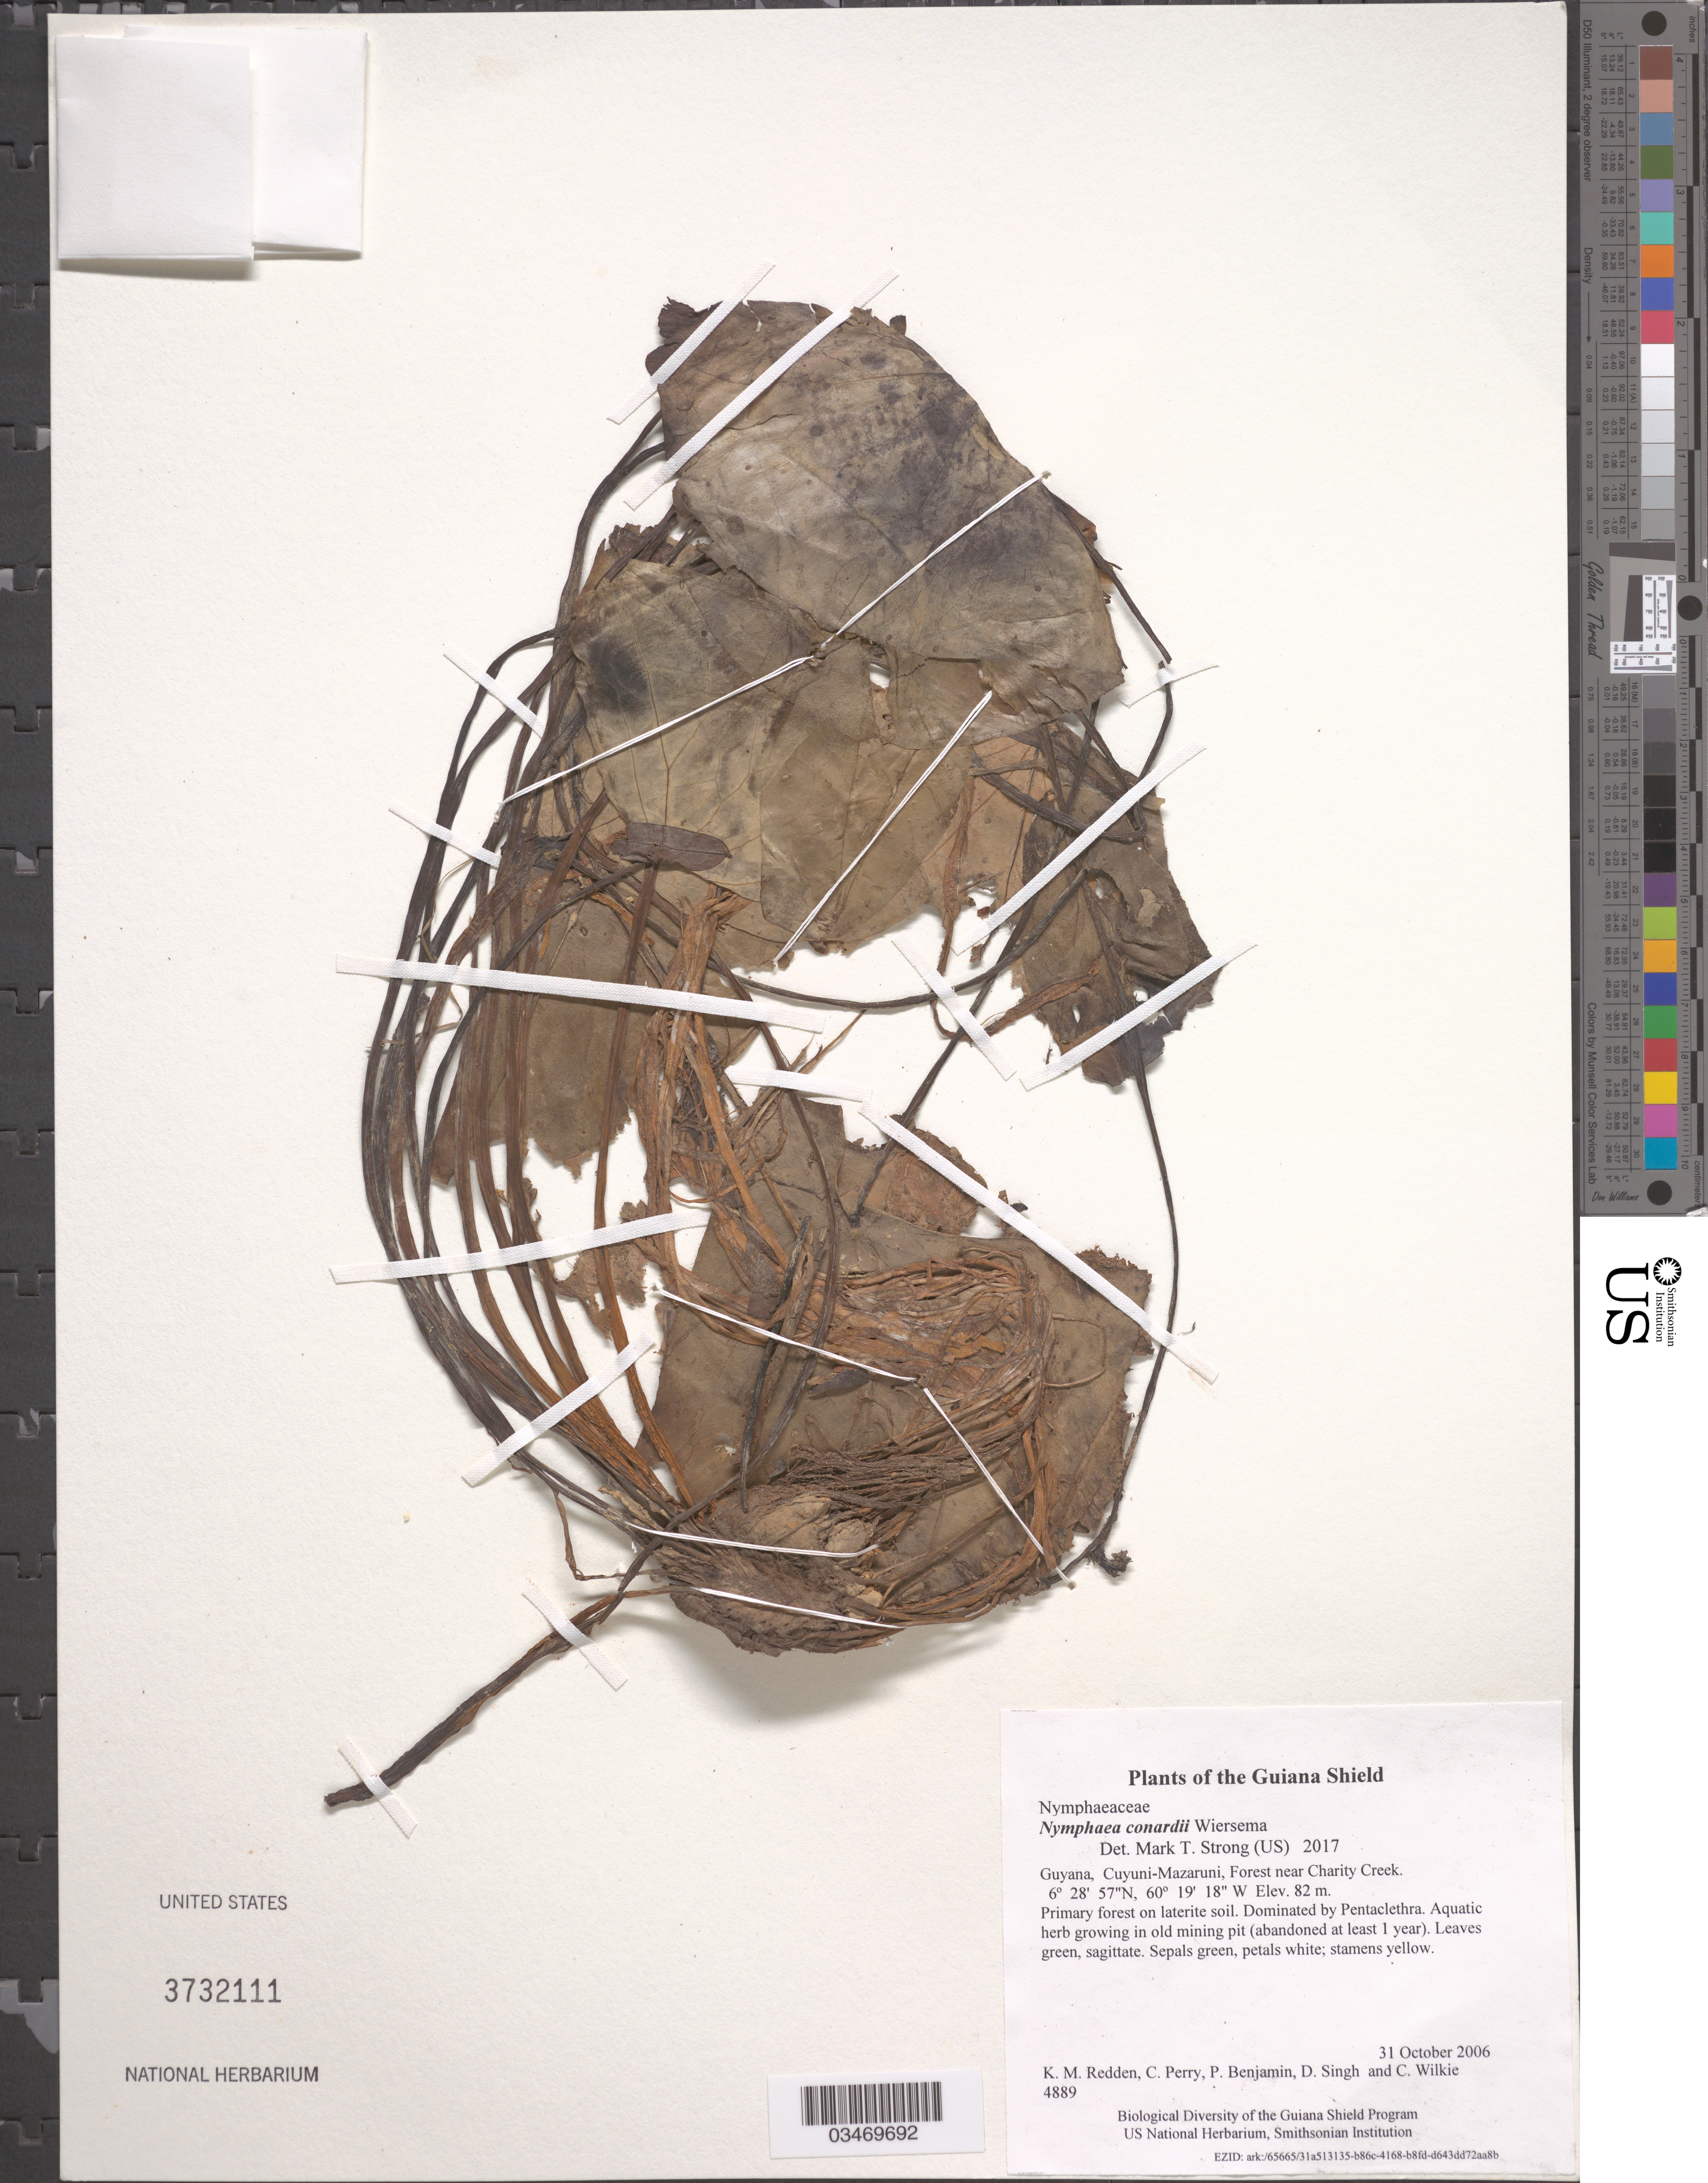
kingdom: Plantae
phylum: Tracheophyta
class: Magnoliopsida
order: Nymphaeales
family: Nymphaeaceae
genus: Nymphaea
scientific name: Nymphaea conardii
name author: Wiersema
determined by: Strong, M. T., (US), Smithsonian Institution - National Museum of Natural History (UNITED STATES)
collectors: K. M. Redden, C. Perry, P. Benjamin, D. Singh & C. Wilkie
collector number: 4889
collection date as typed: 31 October 2006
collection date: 2006-10-31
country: Guyana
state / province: Cuyuni-Mazaruni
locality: Forest near Charity Creek.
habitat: Primary forest on laterite soil. Dominated by Pentaclethra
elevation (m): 82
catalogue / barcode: US 3732111